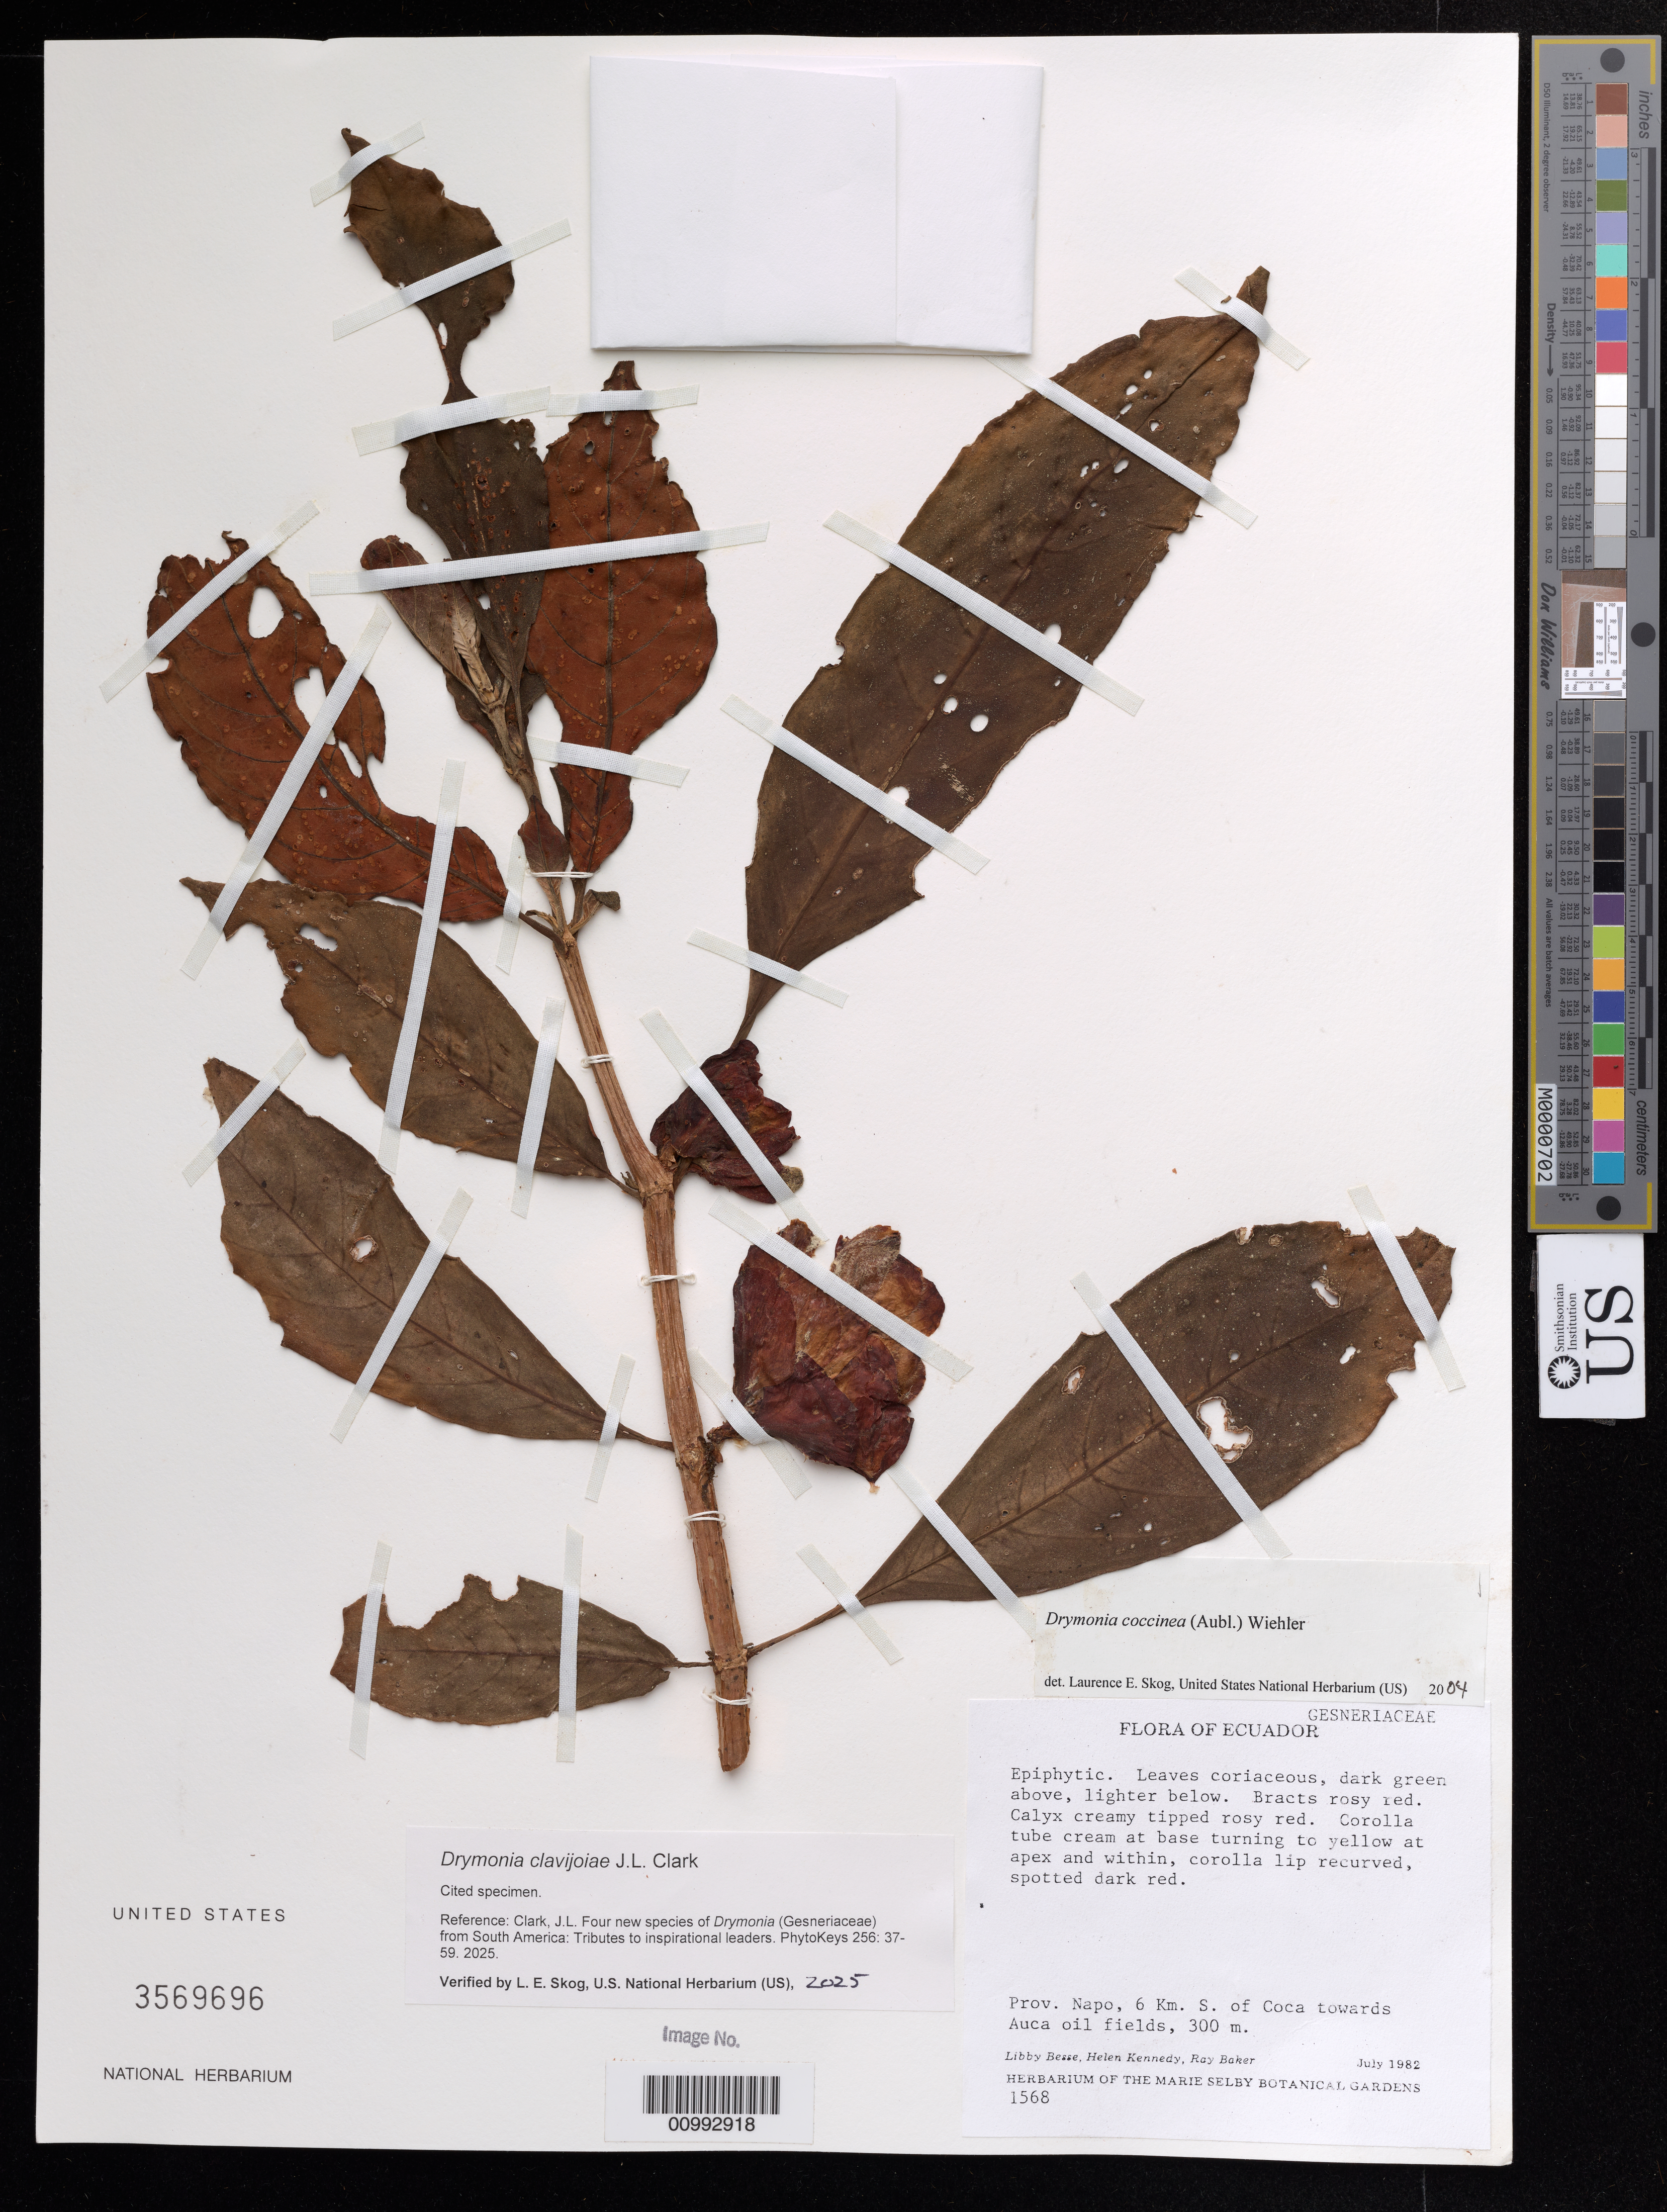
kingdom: Plantae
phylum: Tracheophyta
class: Magnoliopsida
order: Lamiales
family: Gesneriaceae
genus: Drymonia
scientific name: Drymonia clavijoiae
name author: J.L. Clark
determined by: Skog, Laurence E.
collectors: L. Besse, H. Kennedy & R. Baker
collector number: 1568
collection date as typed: Jul 1982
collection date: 1982-07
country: Ecuador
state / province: Napo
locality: Prov. Napo, 6 km S of Coca towards Auca oil fields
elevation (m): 300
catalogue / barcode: US 3569696